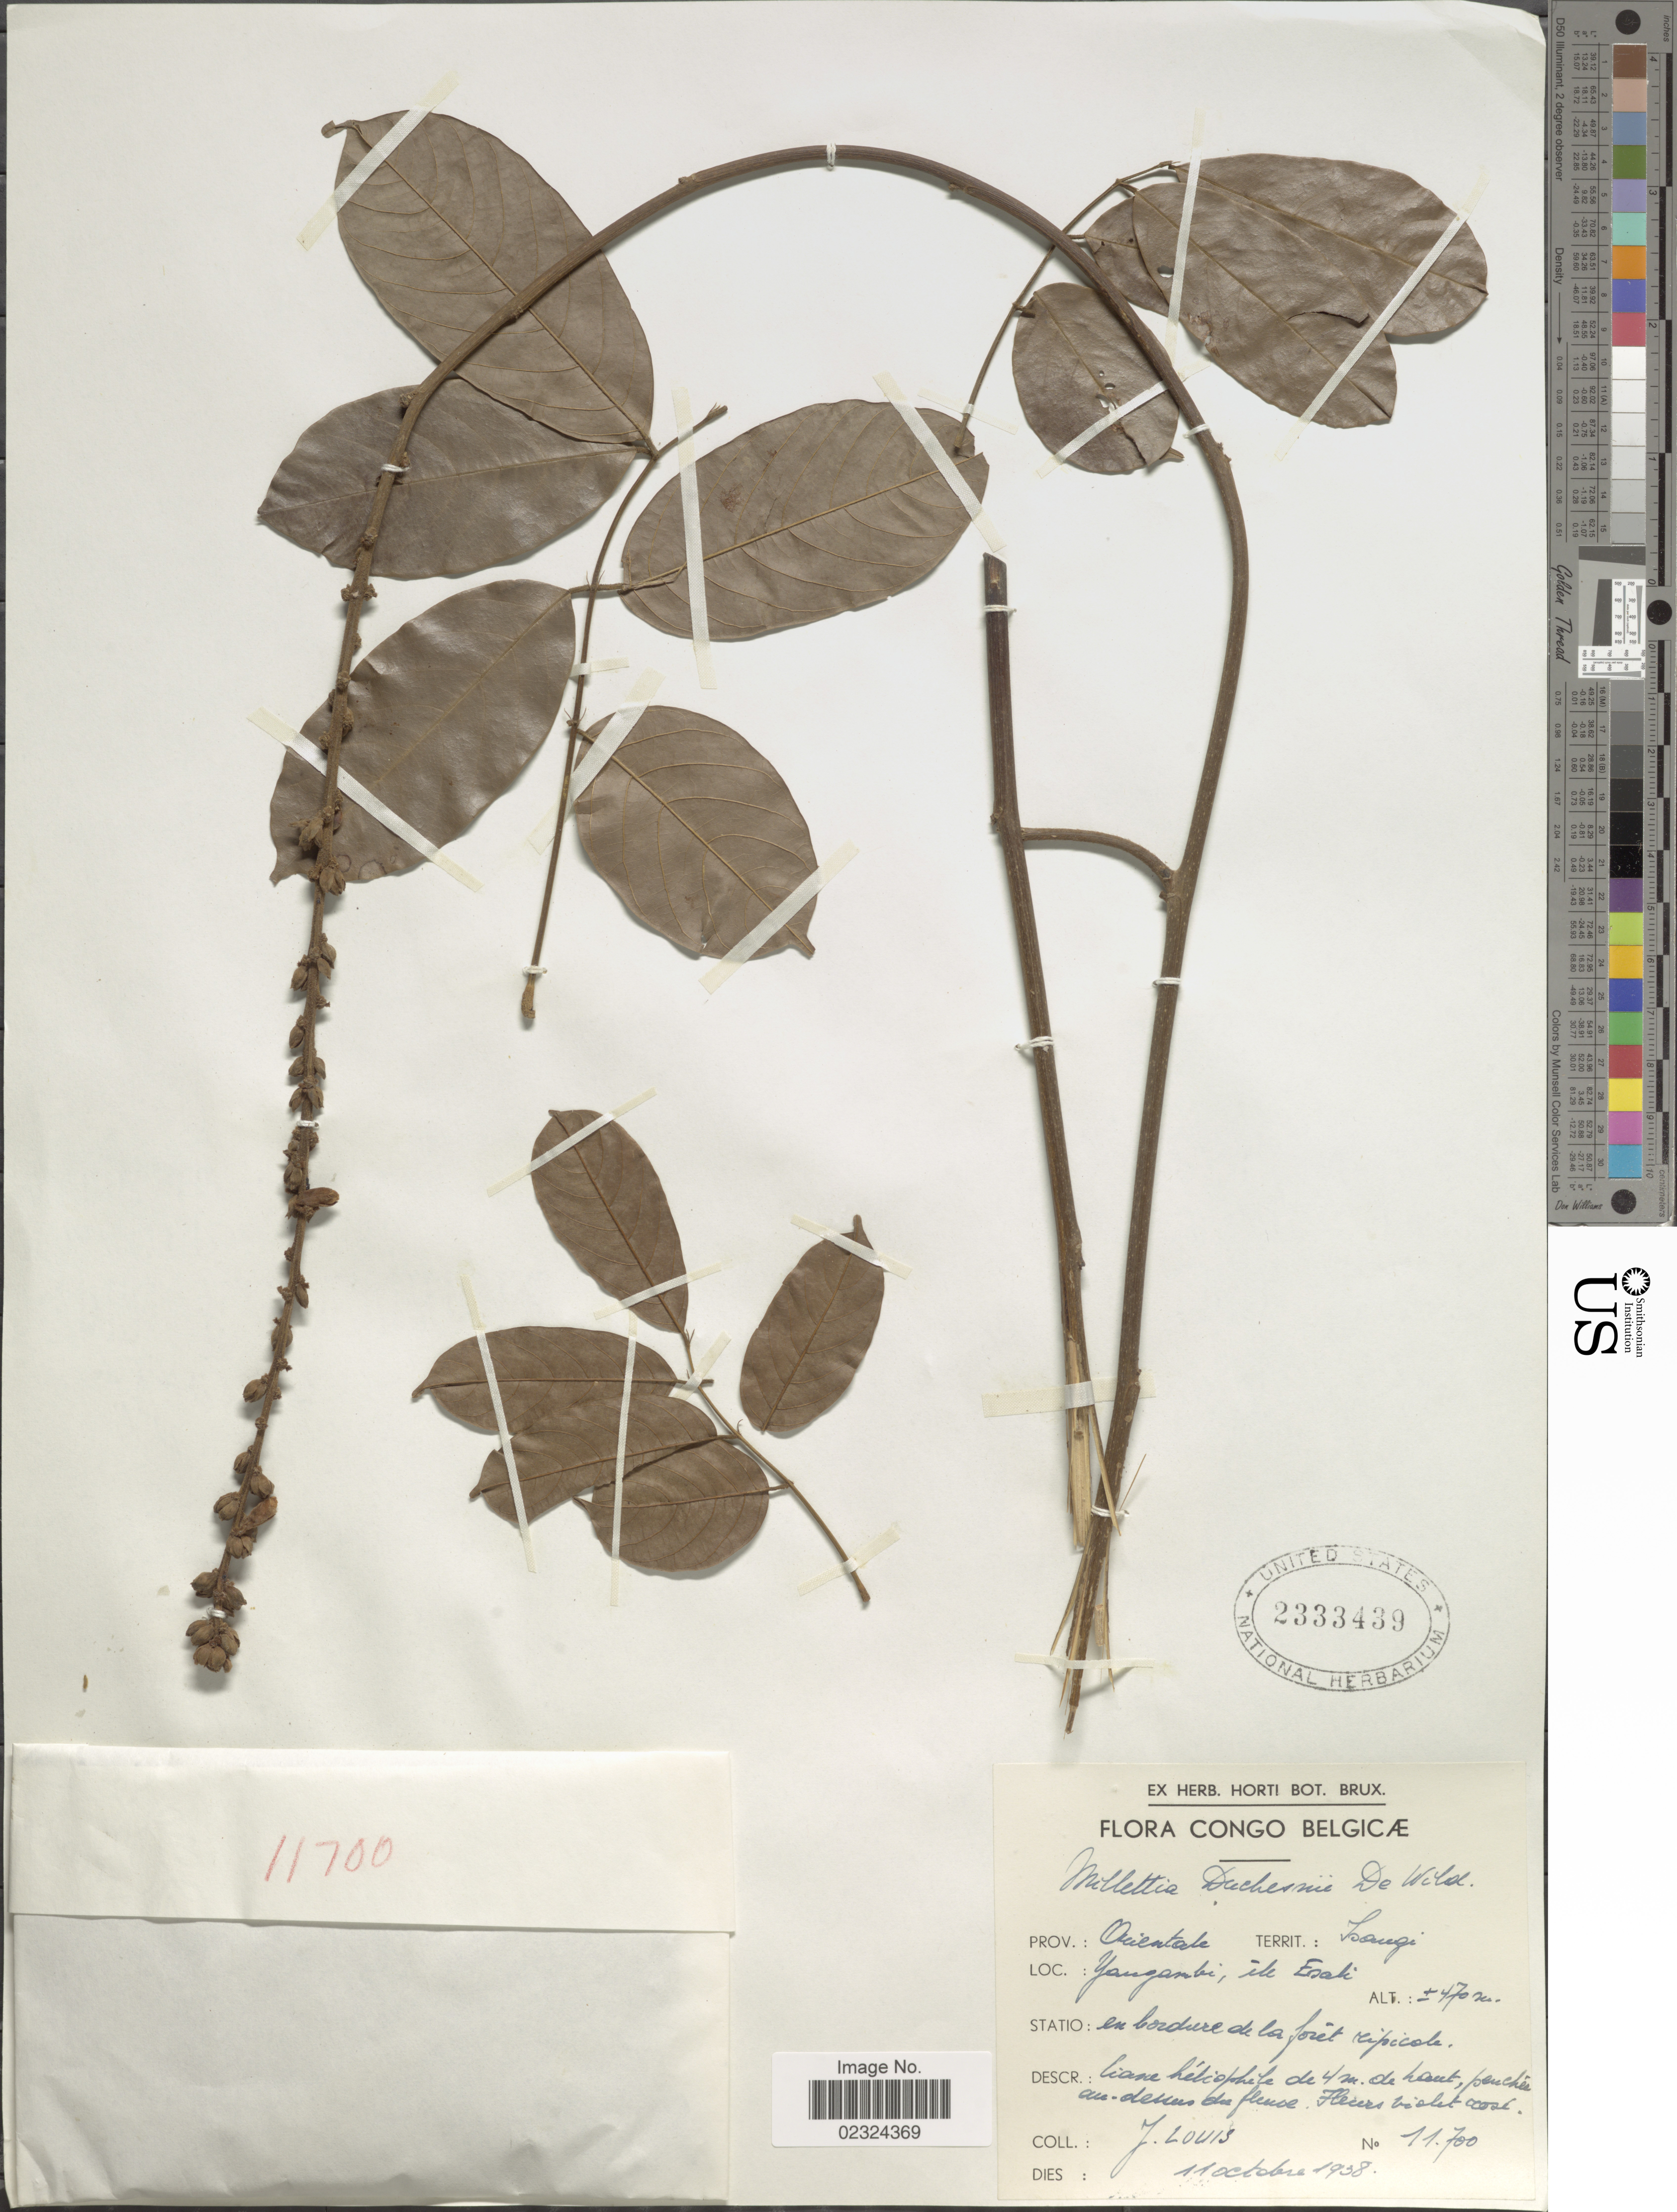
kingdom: Plantae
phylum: Tracheophyta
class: Magnoliopsida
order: Fabales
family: Fabaceae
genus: Millettia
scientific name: Millettia duchesnei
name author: De Wild.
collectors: J. Louis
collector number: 11700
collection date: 1938-10-11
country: Congo, Democratic Republic of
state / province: Tshopo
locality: Congo Belgicae. Territ.: Isangi. Yangambi, ile Esali.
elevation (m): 470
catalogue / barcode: US 2333439